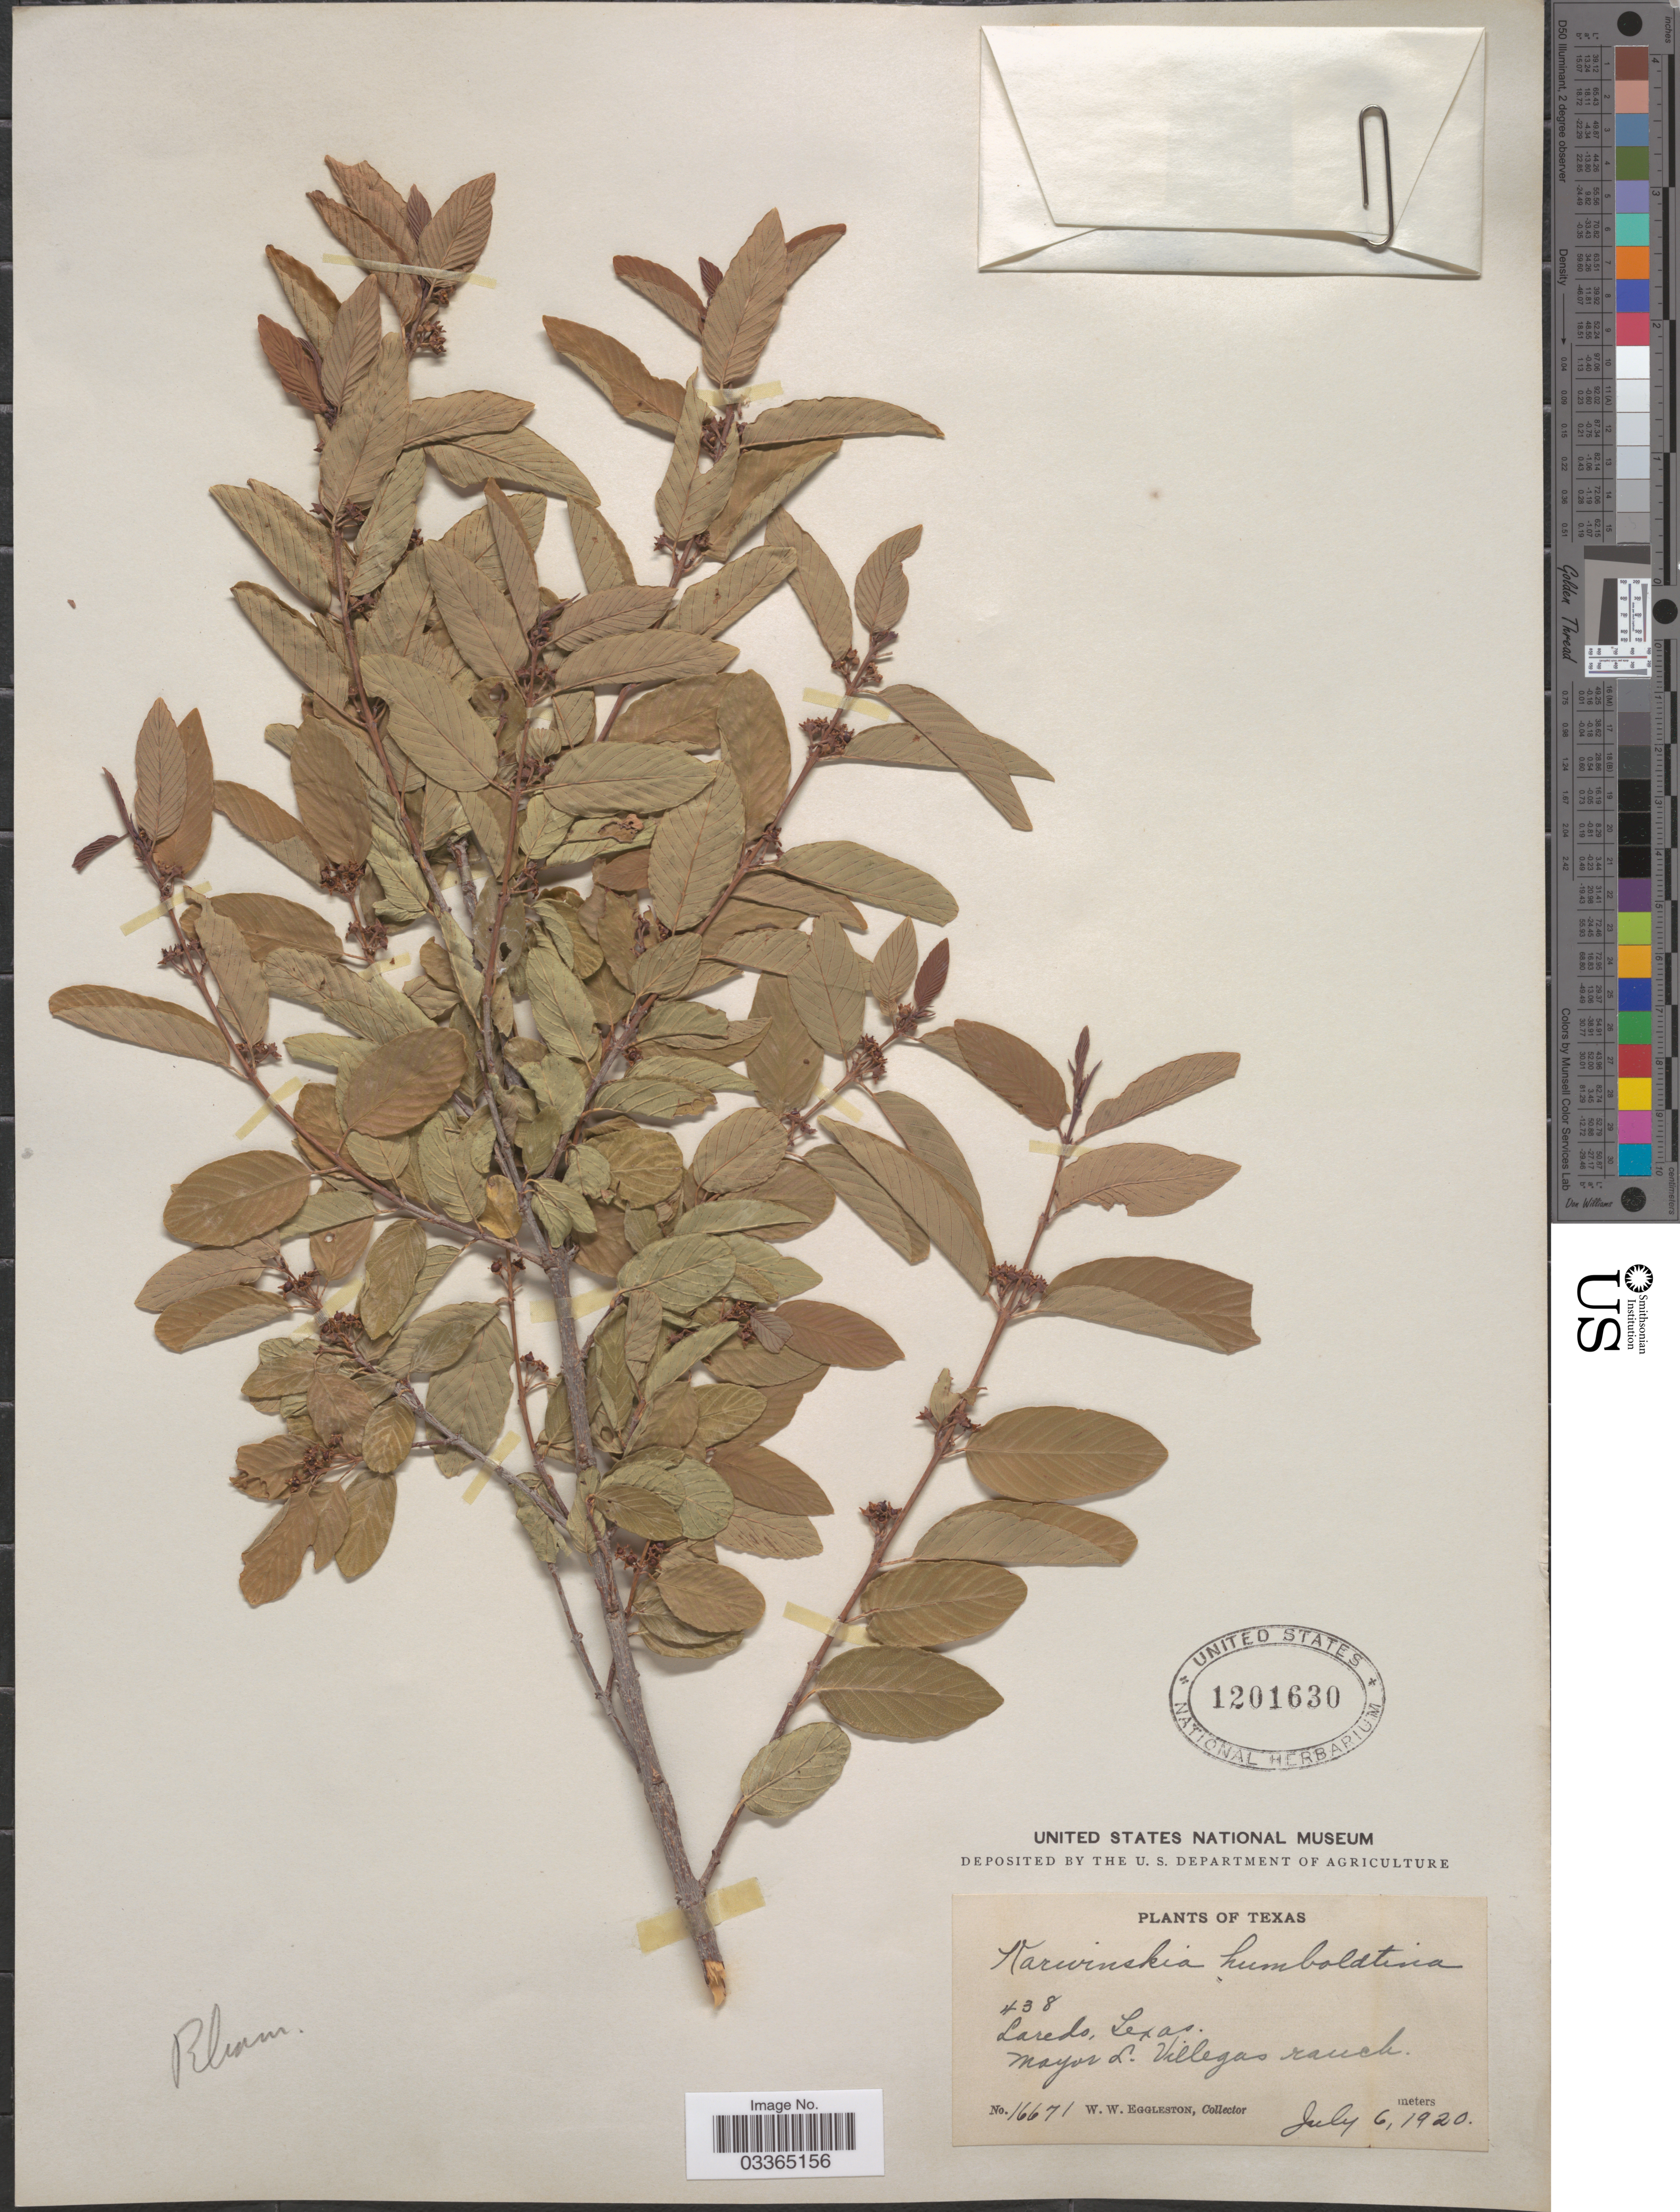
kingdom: Plantae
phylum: Tracheophyta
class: Magnoliopsida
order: Rosales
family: Rhamnaceae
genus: Karwinskia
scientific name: Karwinskia humboldtiana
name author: (Schult.) Zucc.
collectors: W. W. Eggleston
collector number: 16671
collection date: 1920-07-06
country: United States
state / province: Texas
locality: Laredo. Mayor L. Villegas ranch.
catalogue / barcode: US 1201630